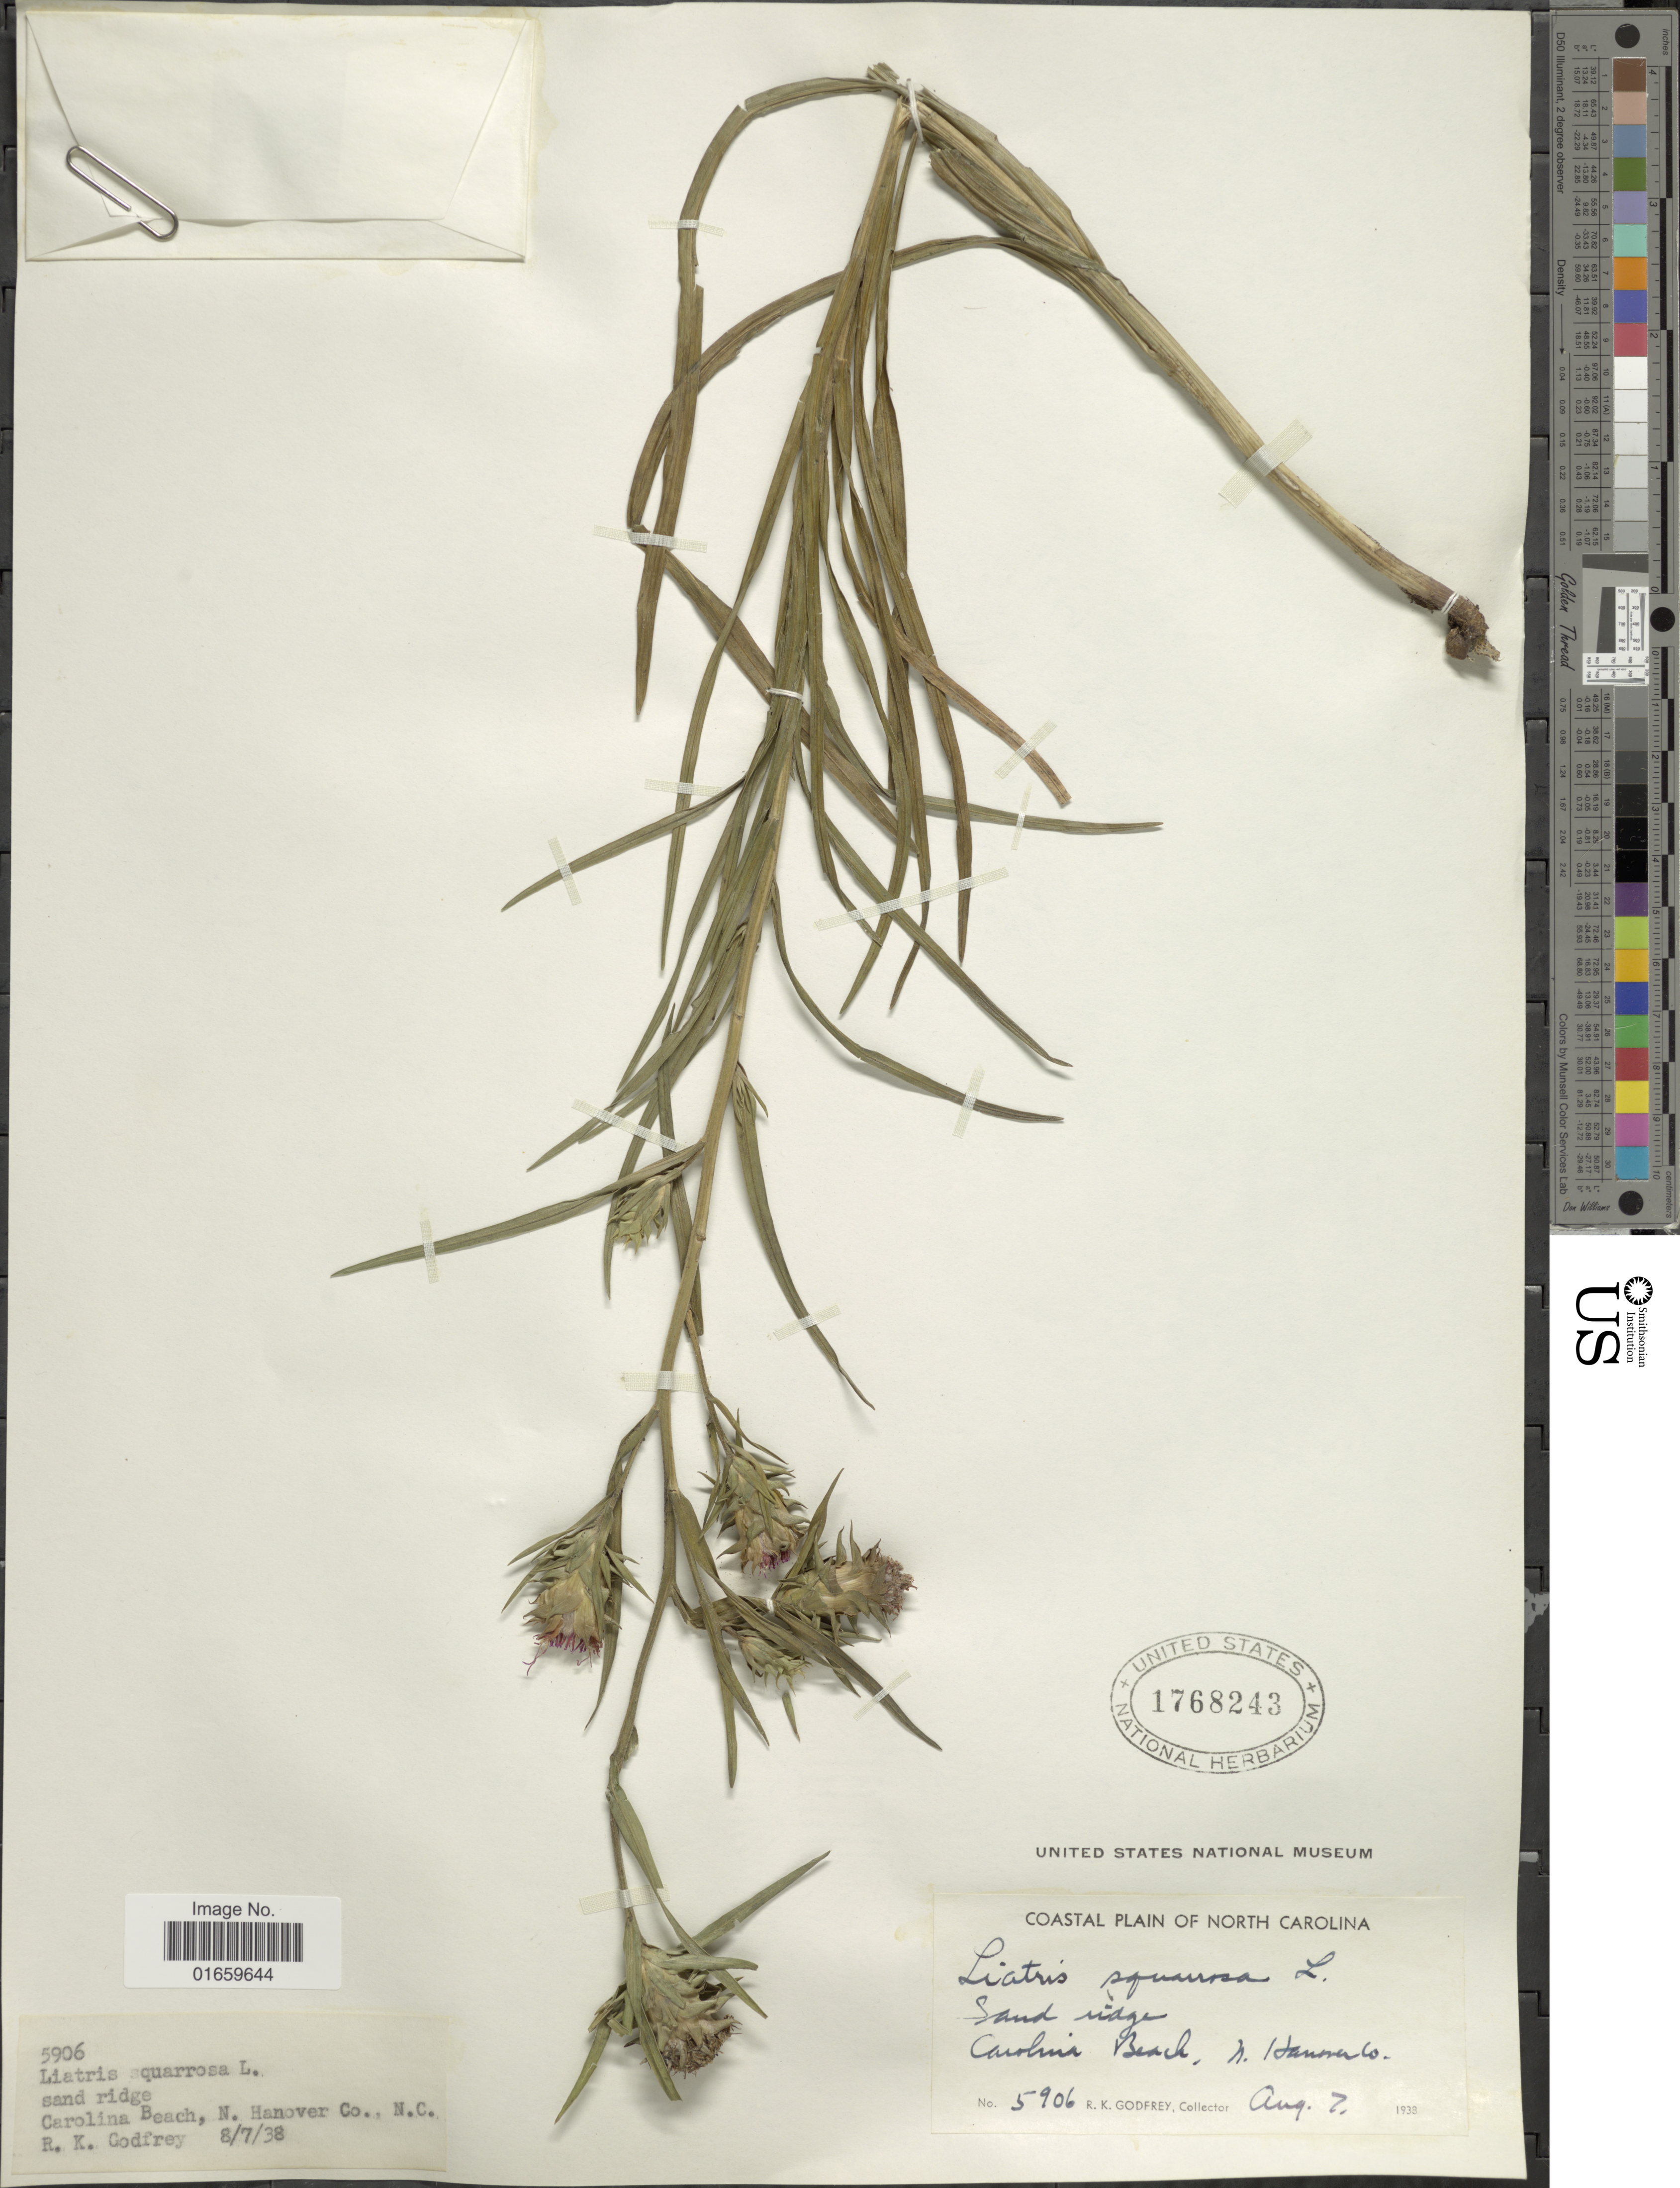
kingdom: Plantae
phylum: Tracheophyta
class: Magnoliopsida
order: Asterales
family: Asteraceae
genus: Liatris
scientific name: Liatris squarrosa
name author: (L.) Michx.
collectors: R. K. Godfrey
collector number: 5906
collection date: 1938-08-07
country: United States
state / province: North Carolina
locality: Carolina Beach, N. Hanover Co., N. C.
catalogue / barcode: US 1768243